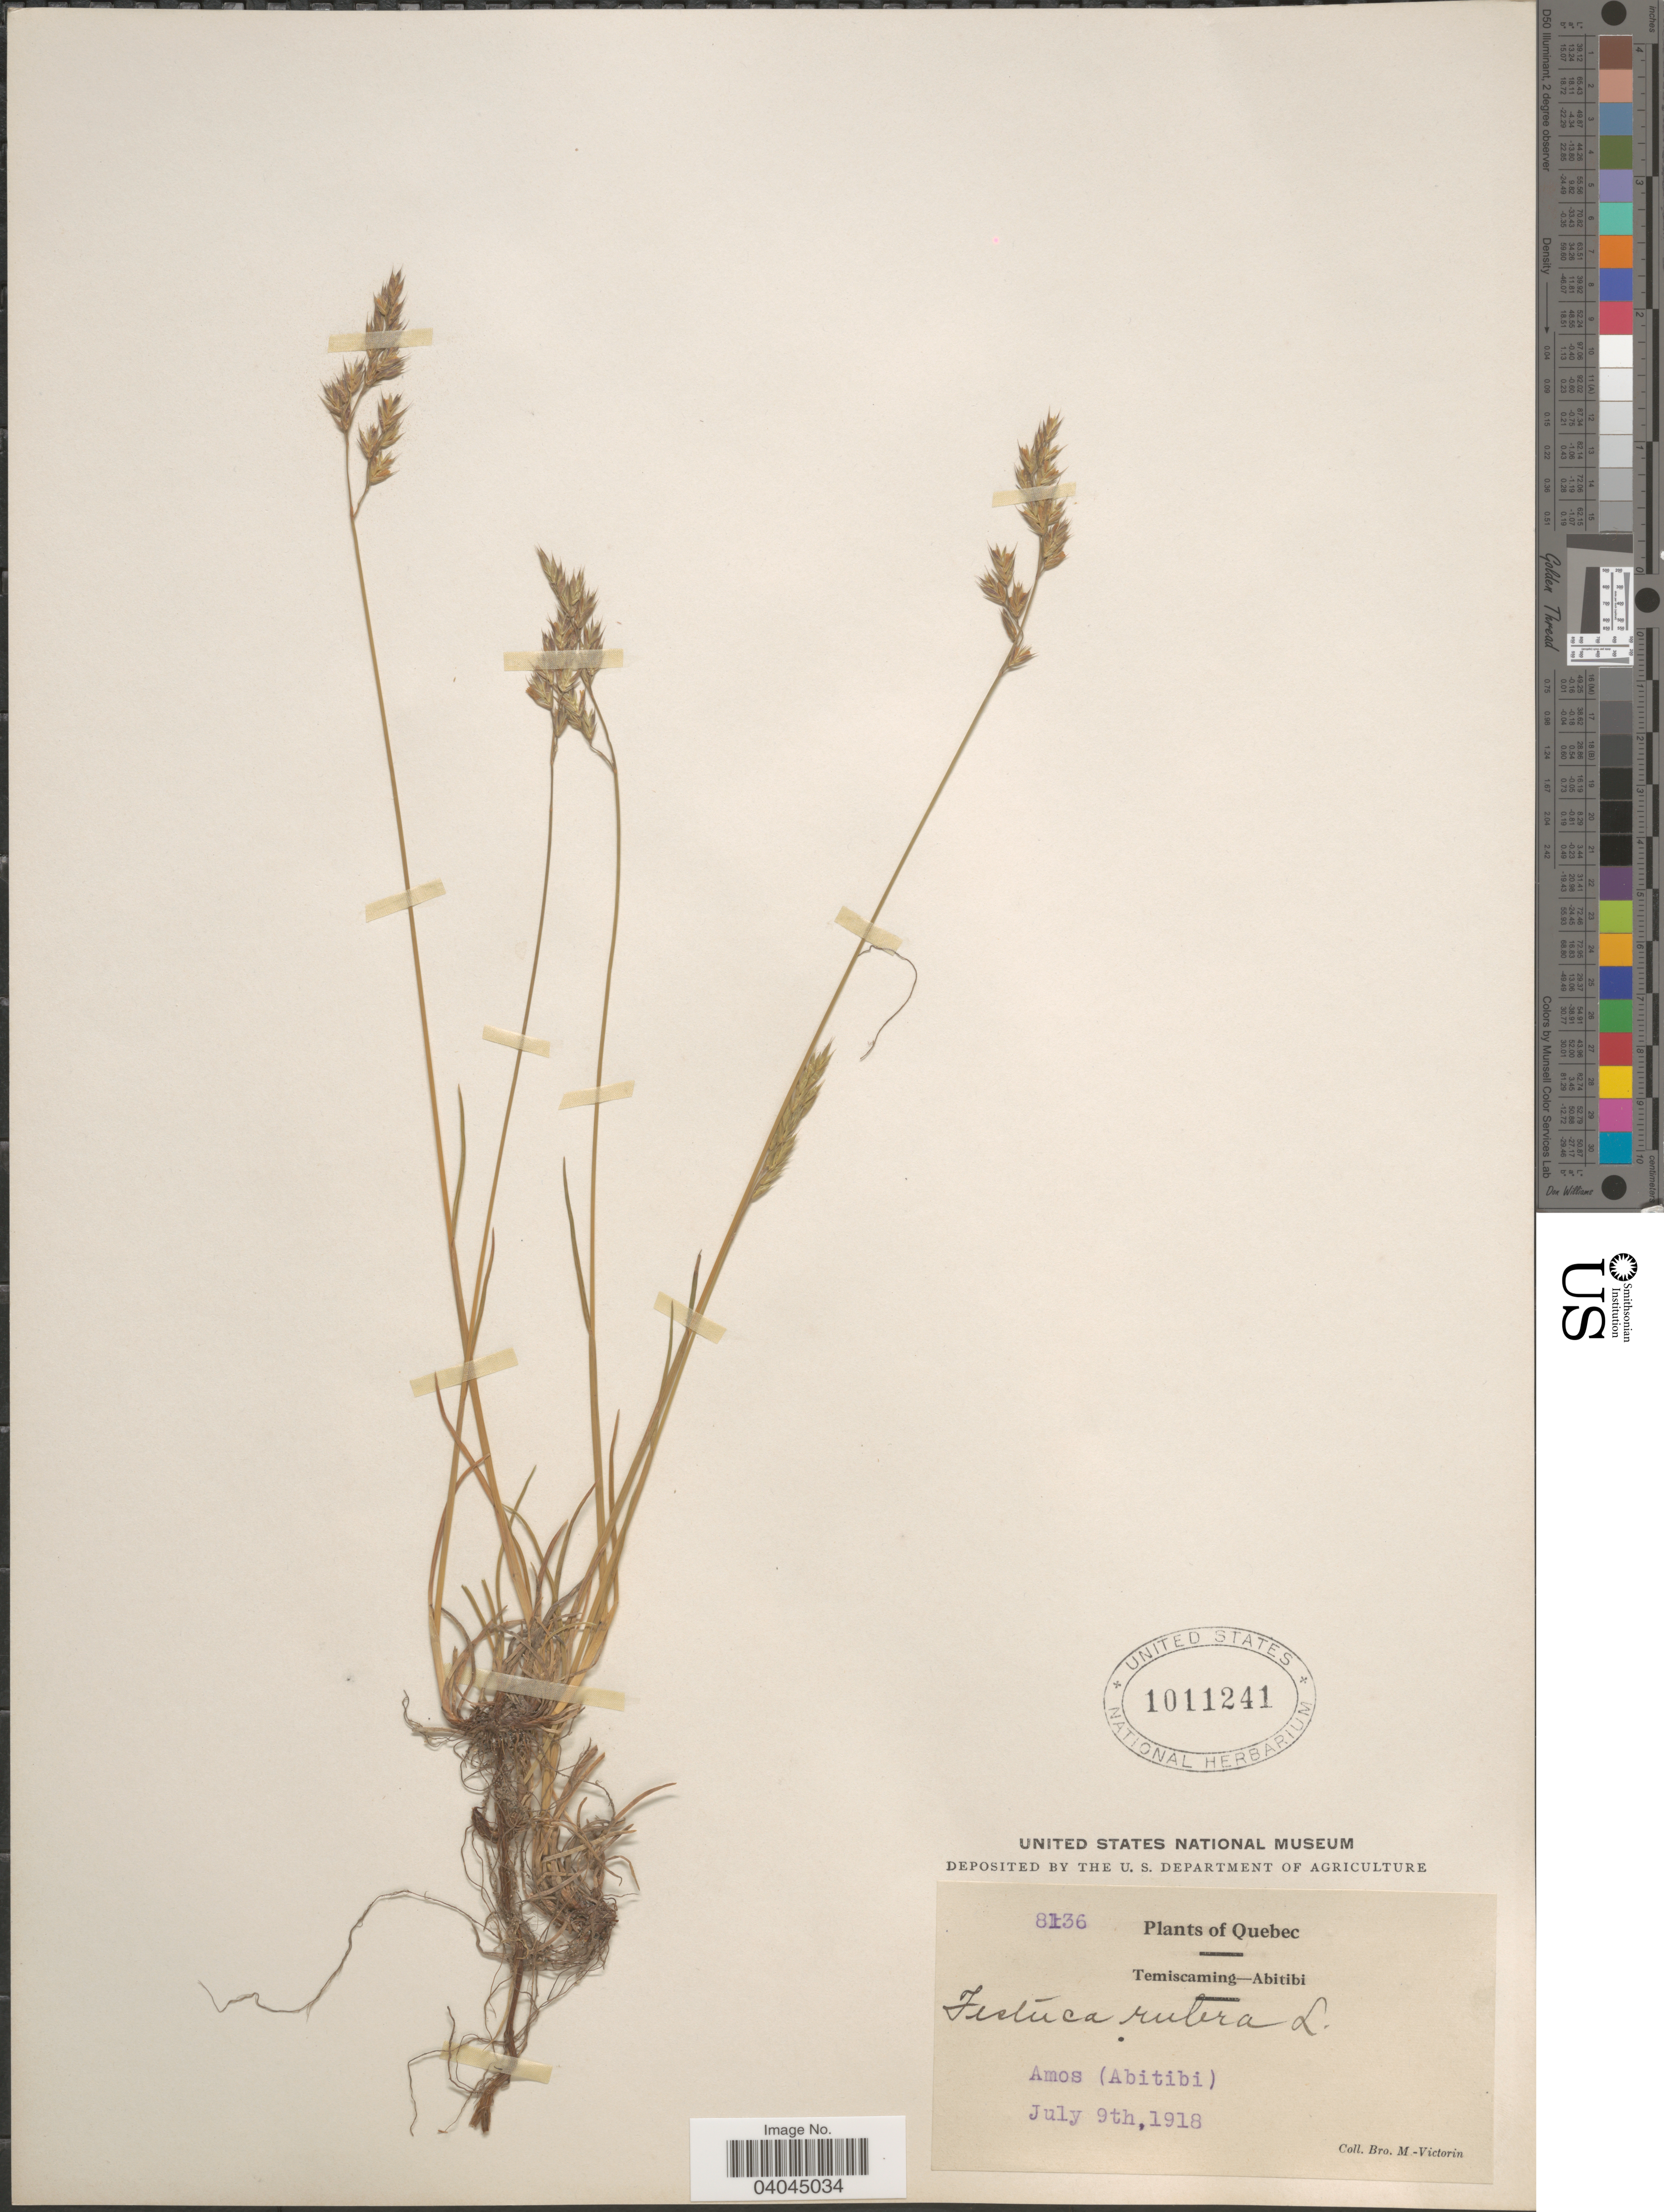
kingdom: Plantae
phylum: Tracheophyta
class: Liliopsida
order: Poales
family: Poaceae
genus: Festuca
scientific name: Festuca rubra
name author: L.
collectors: Fr. Marie-Victorin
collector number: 8136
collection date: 1918-07-09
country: Canada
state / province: Quebec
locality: Temiscaming - Abitibi. Amos (Abitibi).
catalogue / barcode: US 1011241